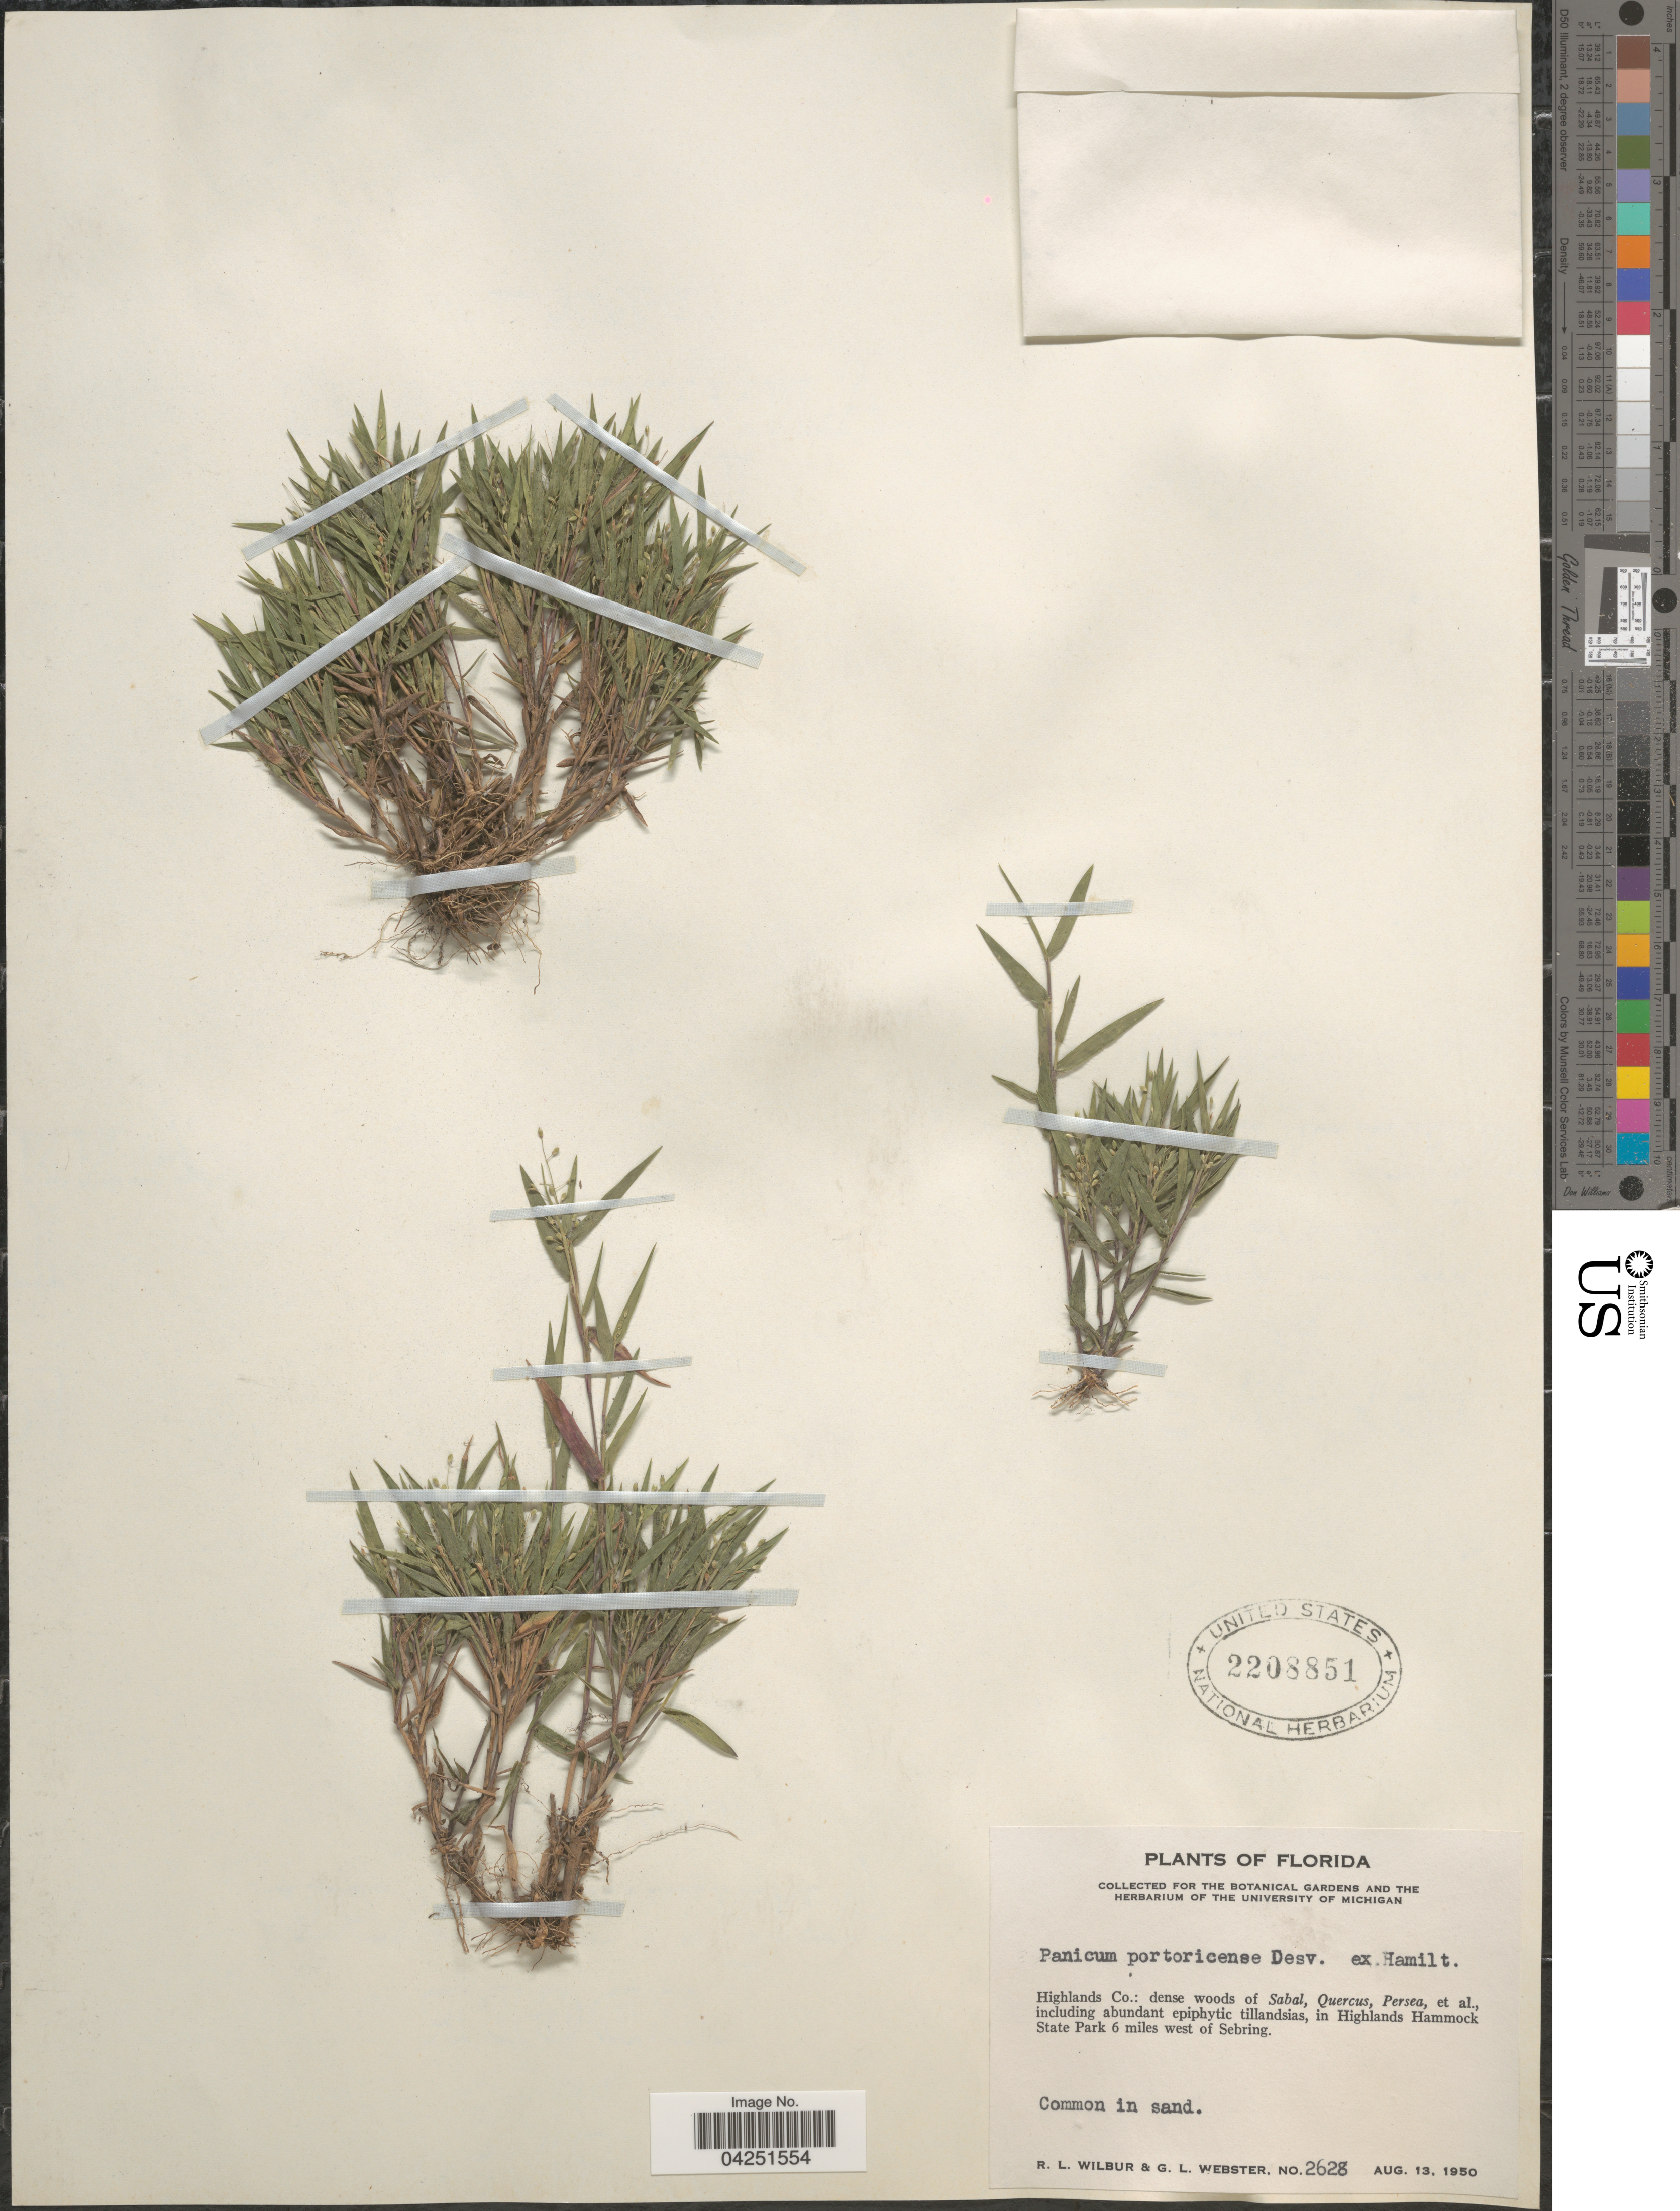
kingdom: Plantae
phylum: Tracheophyta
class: Liliopsida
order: Poales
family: Poaceae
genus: Dichanthelium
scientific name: Dichanthelium acuminatum var. acuminatum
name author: (Sw.) Gould & C.A. Clark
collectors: R. L. Wilbur & G. L. Webster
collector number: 2628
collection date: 1950-08-13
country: United States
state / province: Florida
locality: Highlands Co. In Highlands Hammock State Park 6 miles west of Sebring.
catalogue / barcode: US 2208851